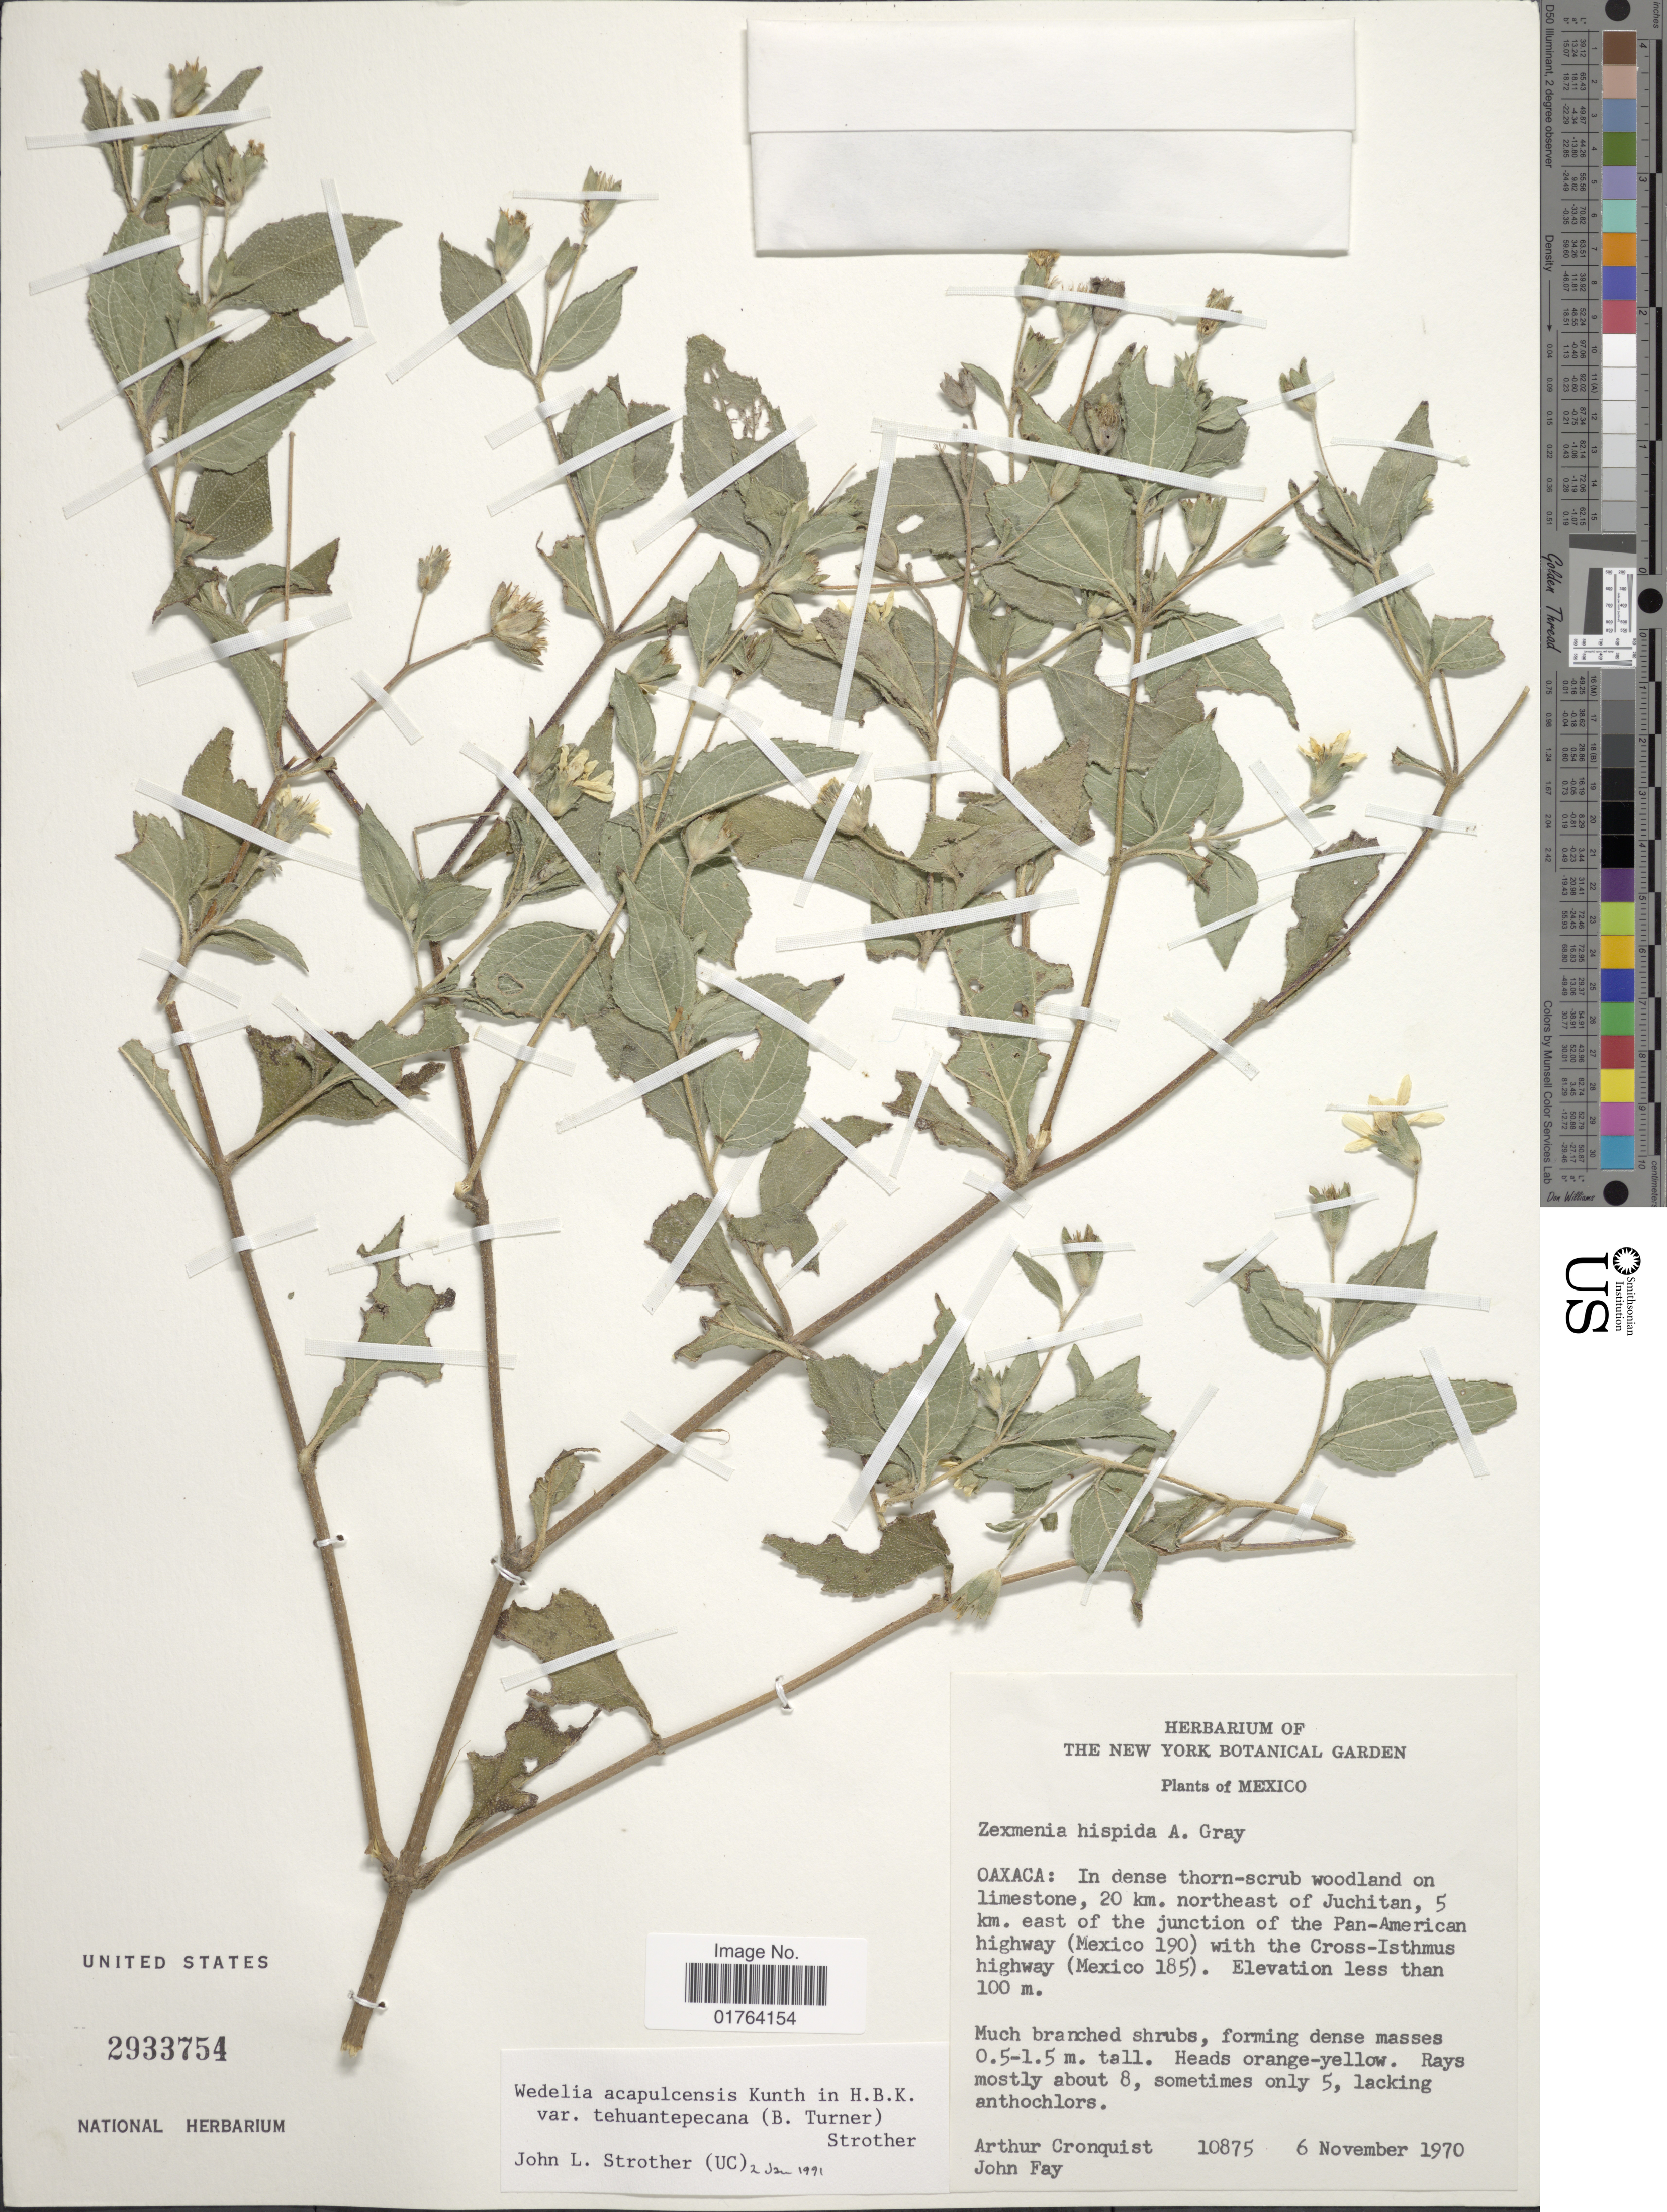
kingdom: Plantae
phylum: Tracheophyta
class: Magnoliopsida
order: Asterales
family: Asteraceae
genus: Wedelia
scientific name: Wedelia acapulcensis var. tehuantepecana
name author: (B.L. Turner) Strother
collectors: A. J. Cronquist & J. M. Fay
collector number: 10875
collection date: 1970-11-06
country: Mexico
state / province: Oaxaca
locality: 20 km. northeast of Juchitan, 5 km. east of the junction of the Pan-American highway (Mexico 190) with the Cross-Isthmus highway (Mexico 185)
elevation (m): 100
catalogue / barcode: US 2933754